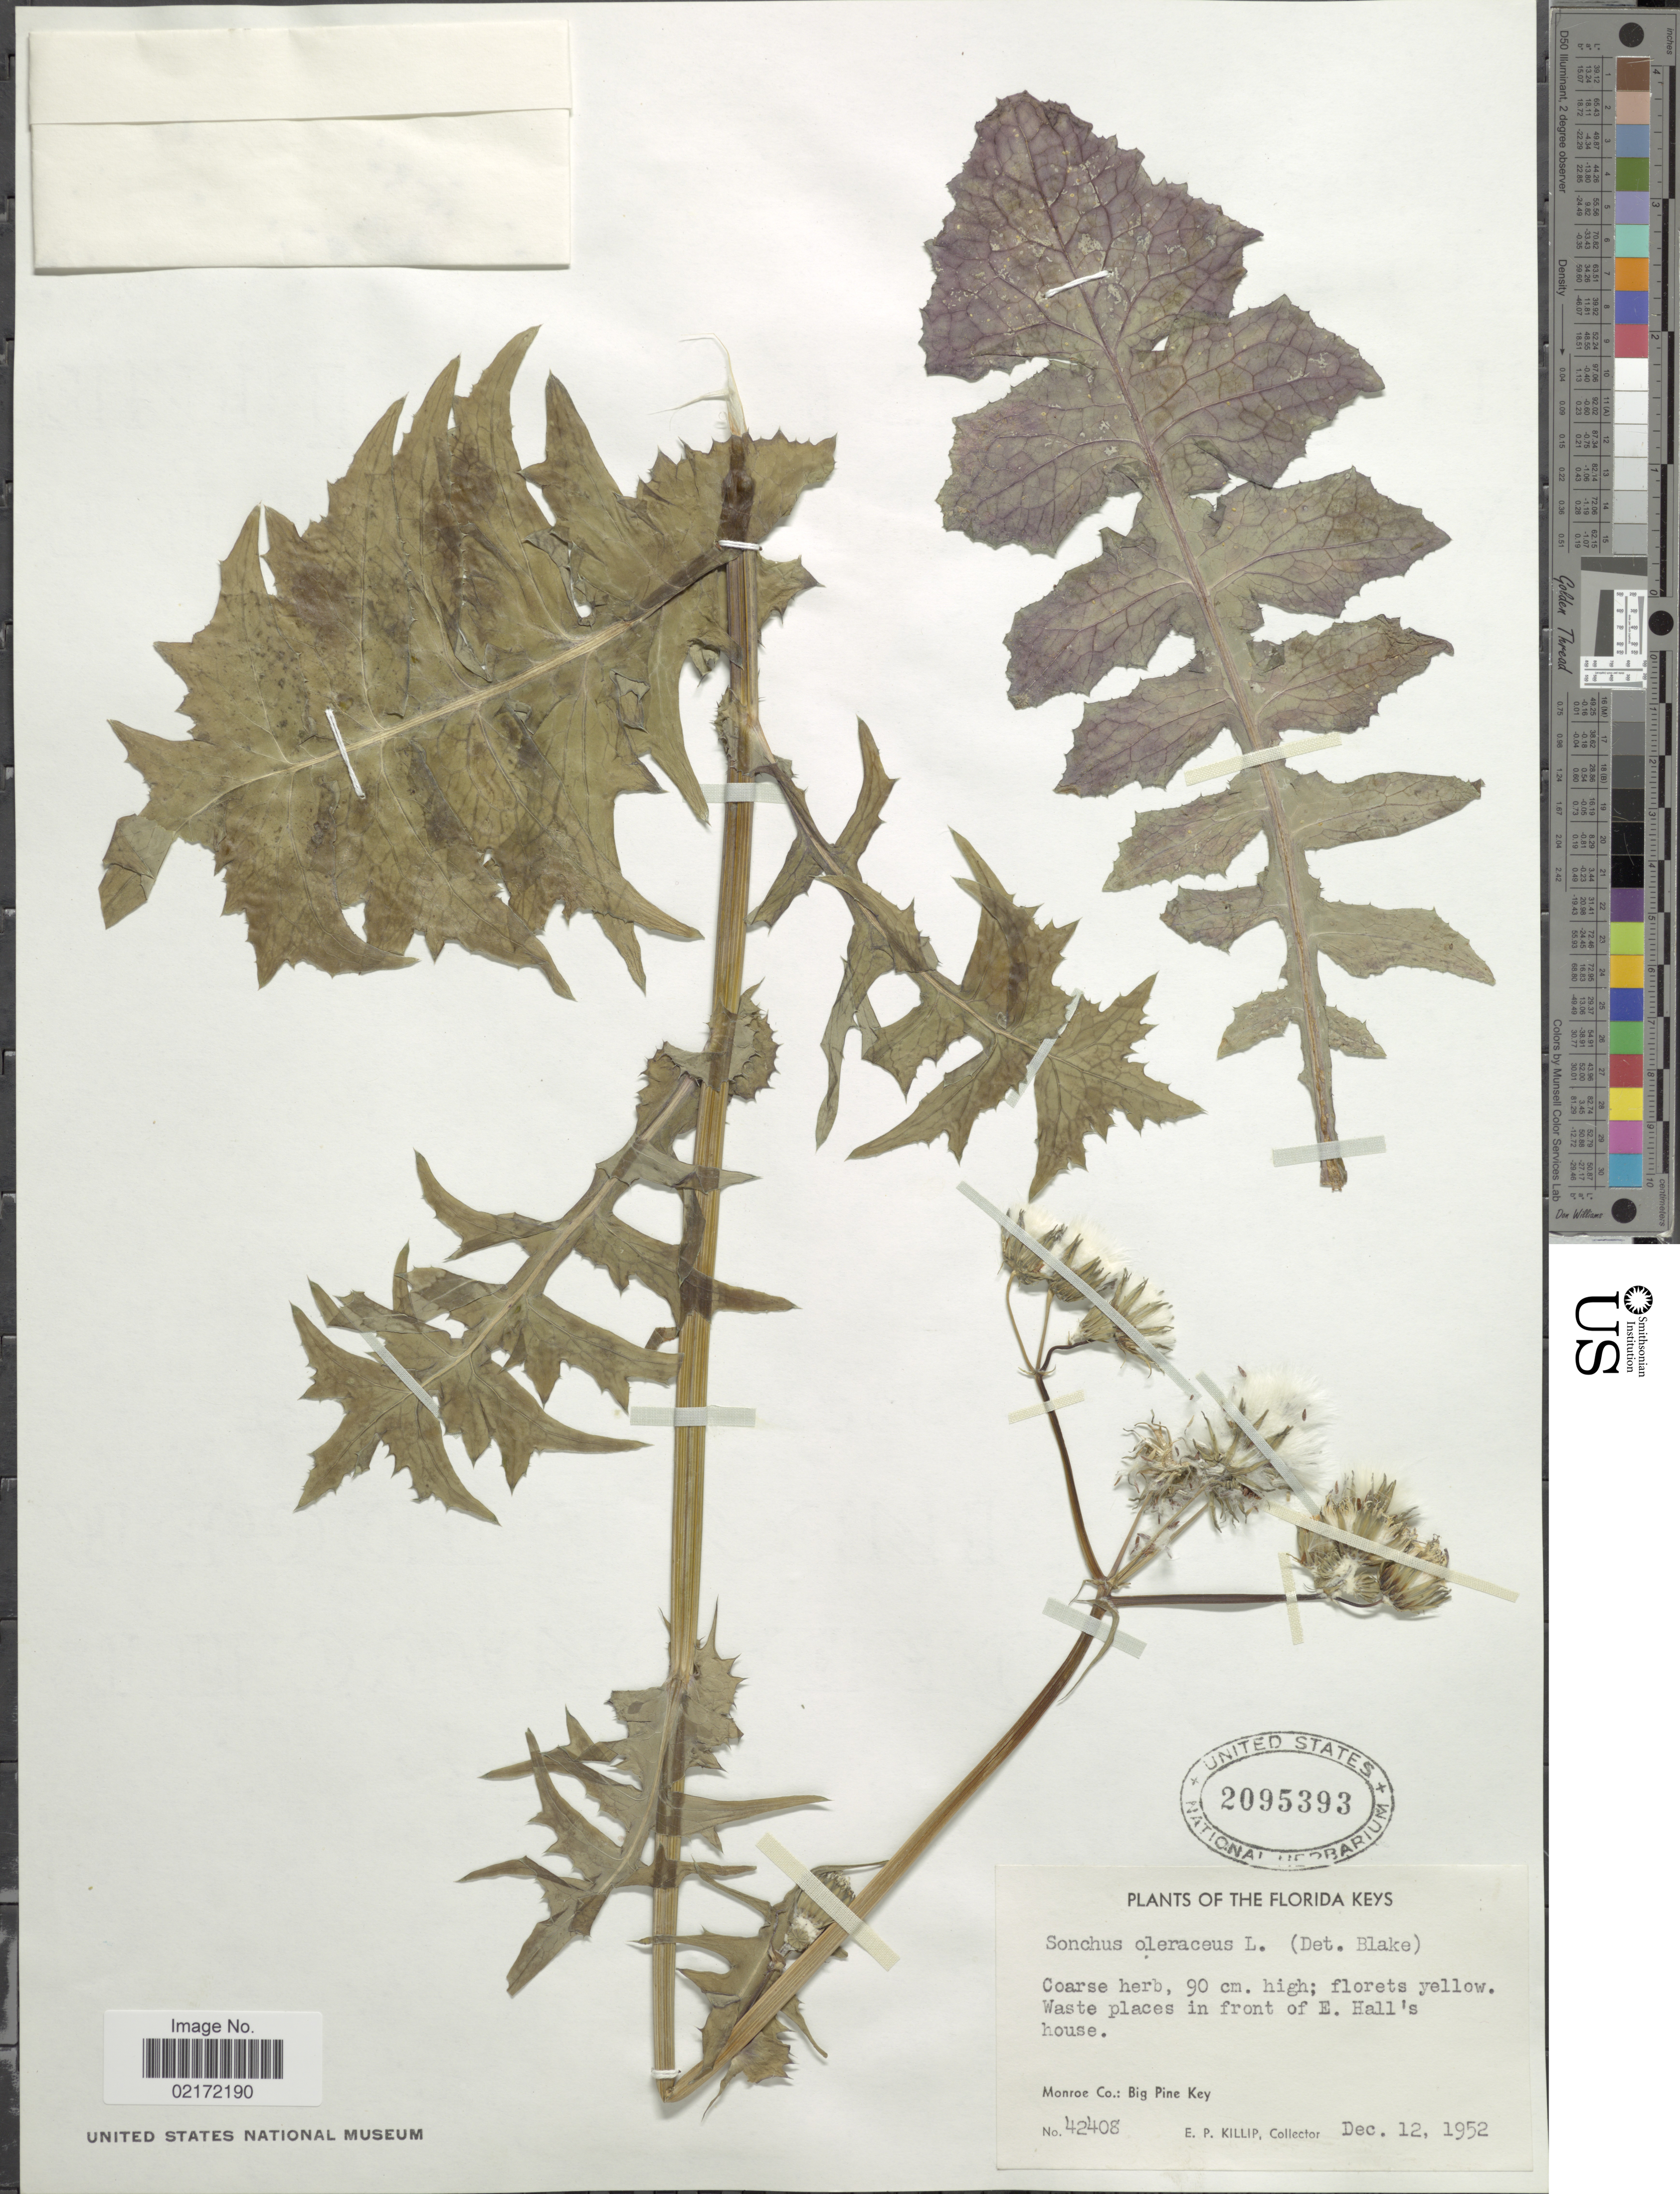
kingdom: Plantae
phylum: Tracheophyta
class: Magnoliopsida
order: Asterales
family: Asteraceae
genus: Sonchus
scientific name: Sonchus oleraceus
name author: L.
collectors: E. P. Killip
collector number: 42408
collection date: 1952-12-12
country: United States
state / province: Florida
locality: Florida Keys. Waste places in front of E. Hall's house, Monroe Co.: Big Pine Key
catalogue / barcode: US 2095393